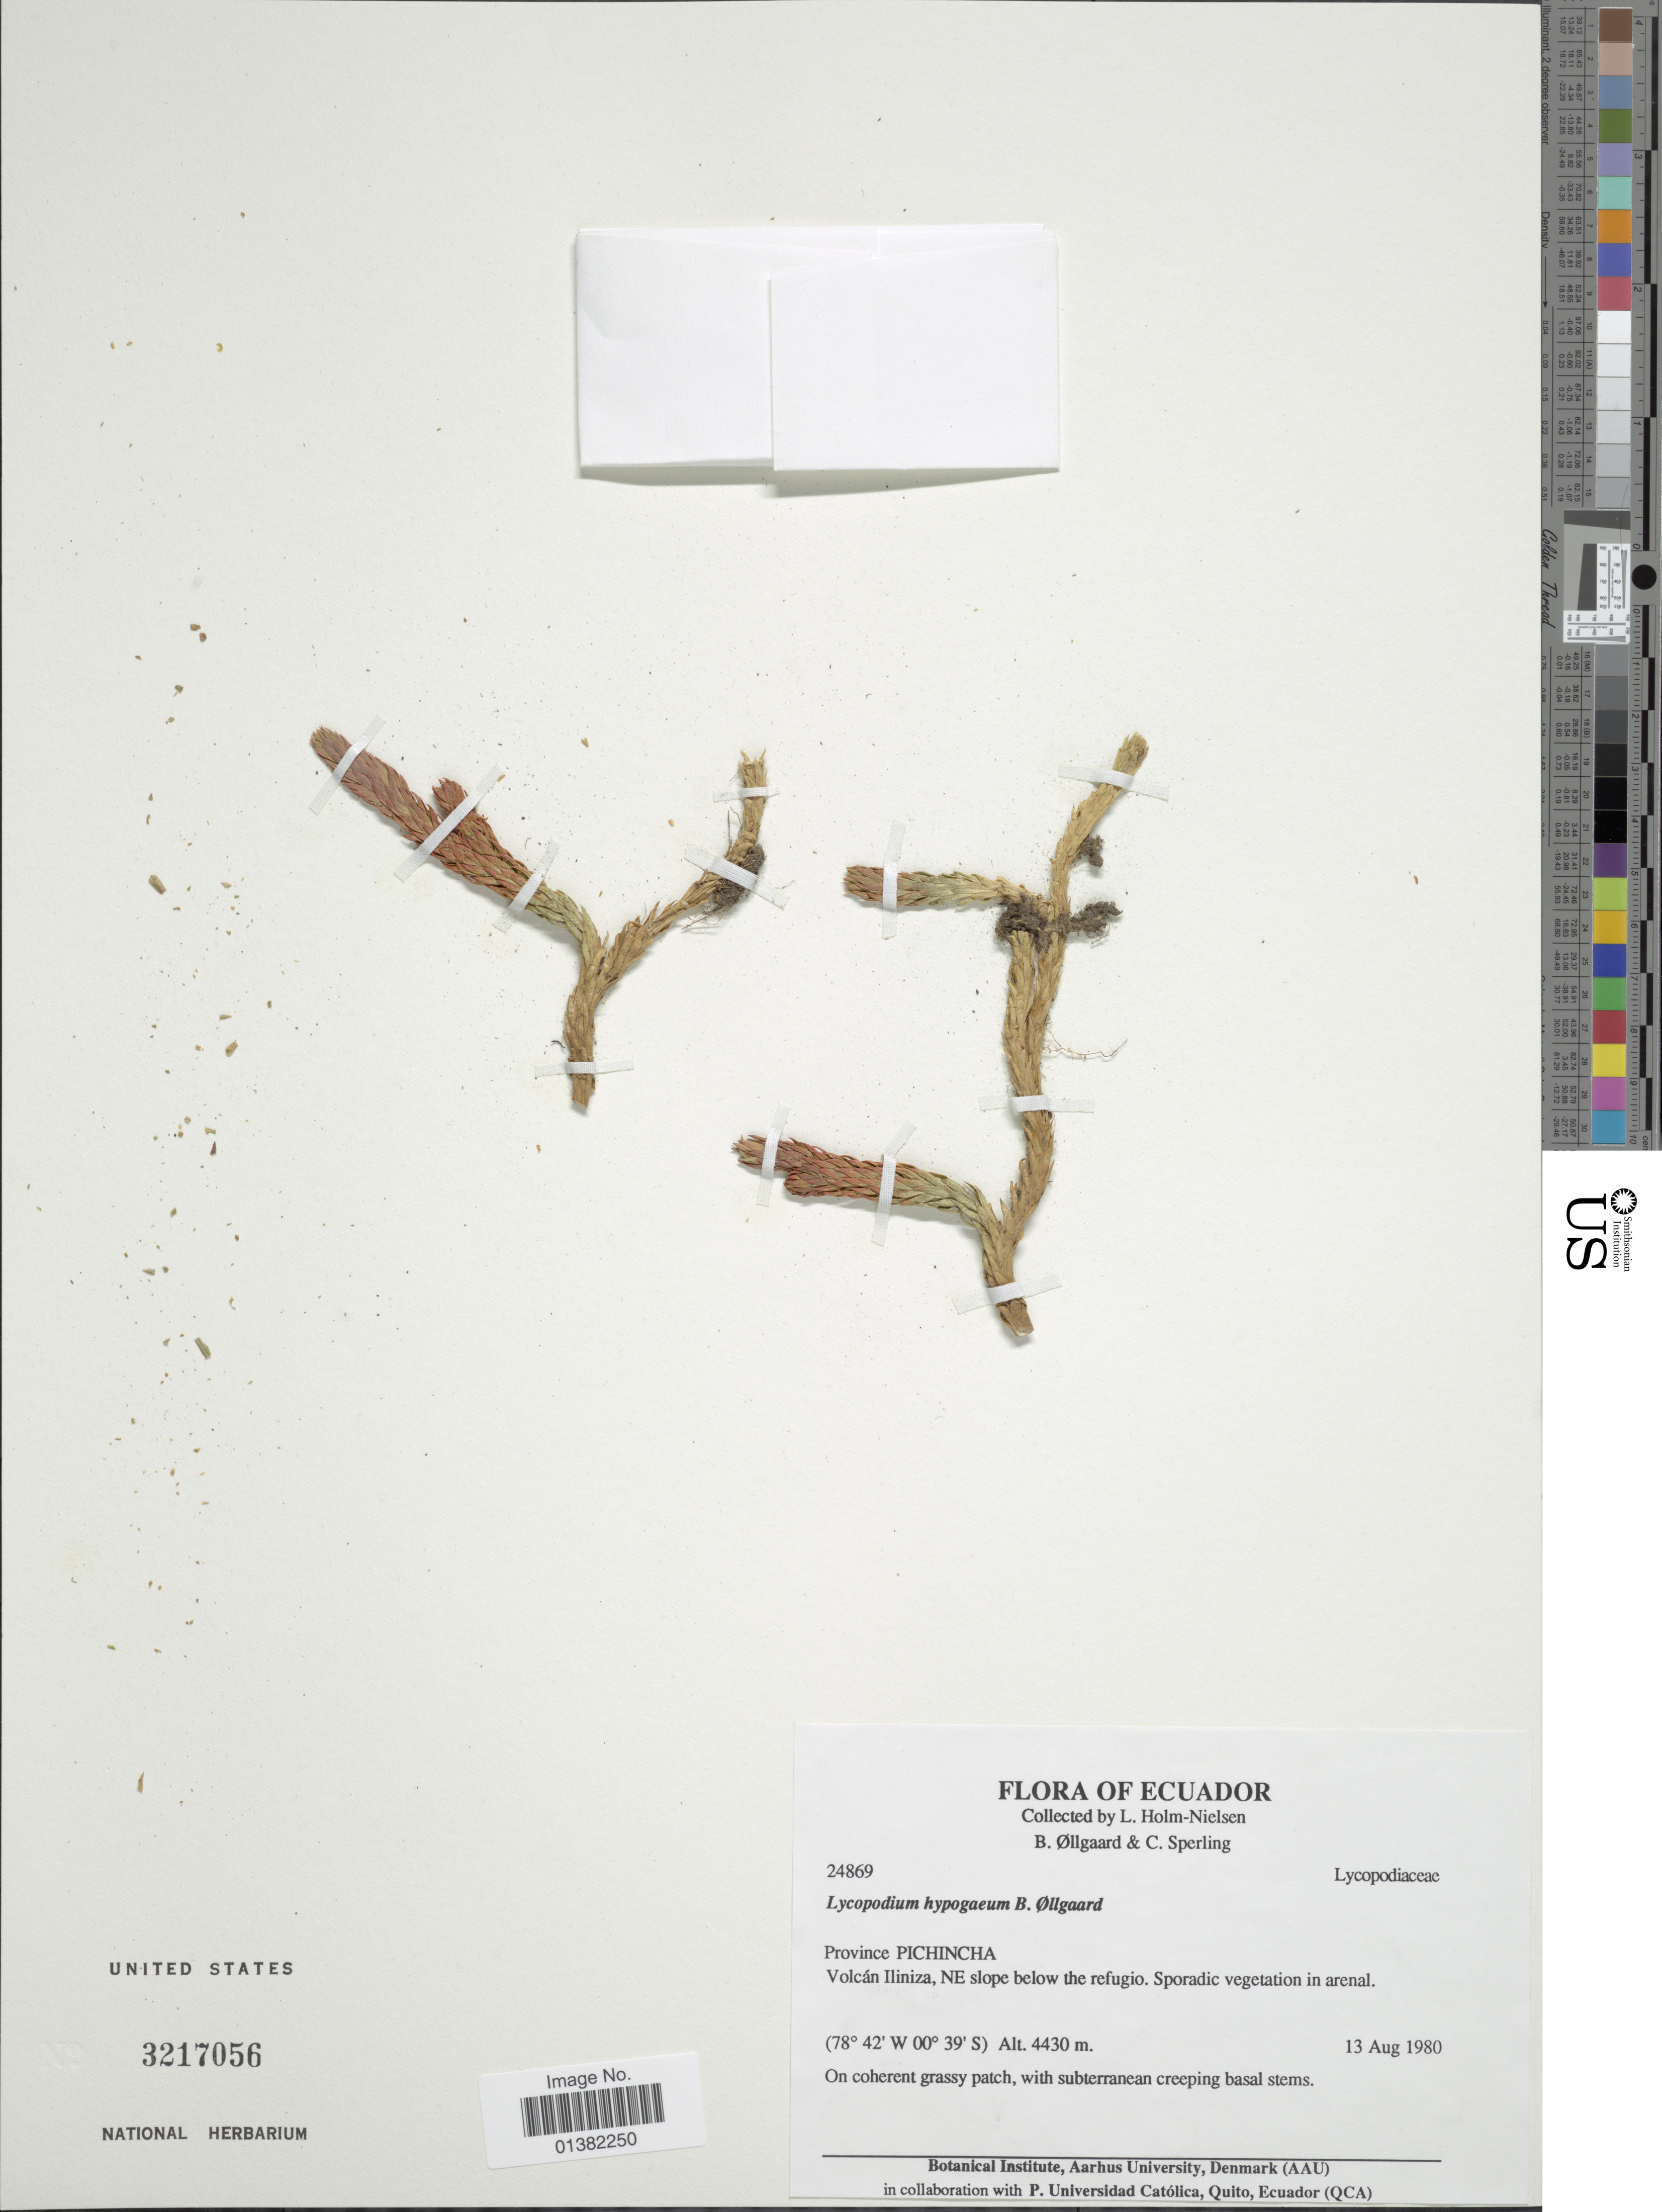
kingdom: Plantae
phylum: Tracheophyta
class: Lycopodiopsida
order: Lycopodiales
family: Lycopodiaceae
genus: Phlegmariurus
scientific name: Phlegmariurus hypogaeus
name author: (B. Øllg.) B. Øllg.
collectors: L. B. Holm-Nielsen, B. Øllgaard & C. Sperling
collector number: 24869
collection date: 1980-08-13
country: Ecuador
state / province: Pichincha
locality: Volcán Iliniza, NE slope below the refugio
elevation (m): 4430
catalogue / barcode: US 3217056